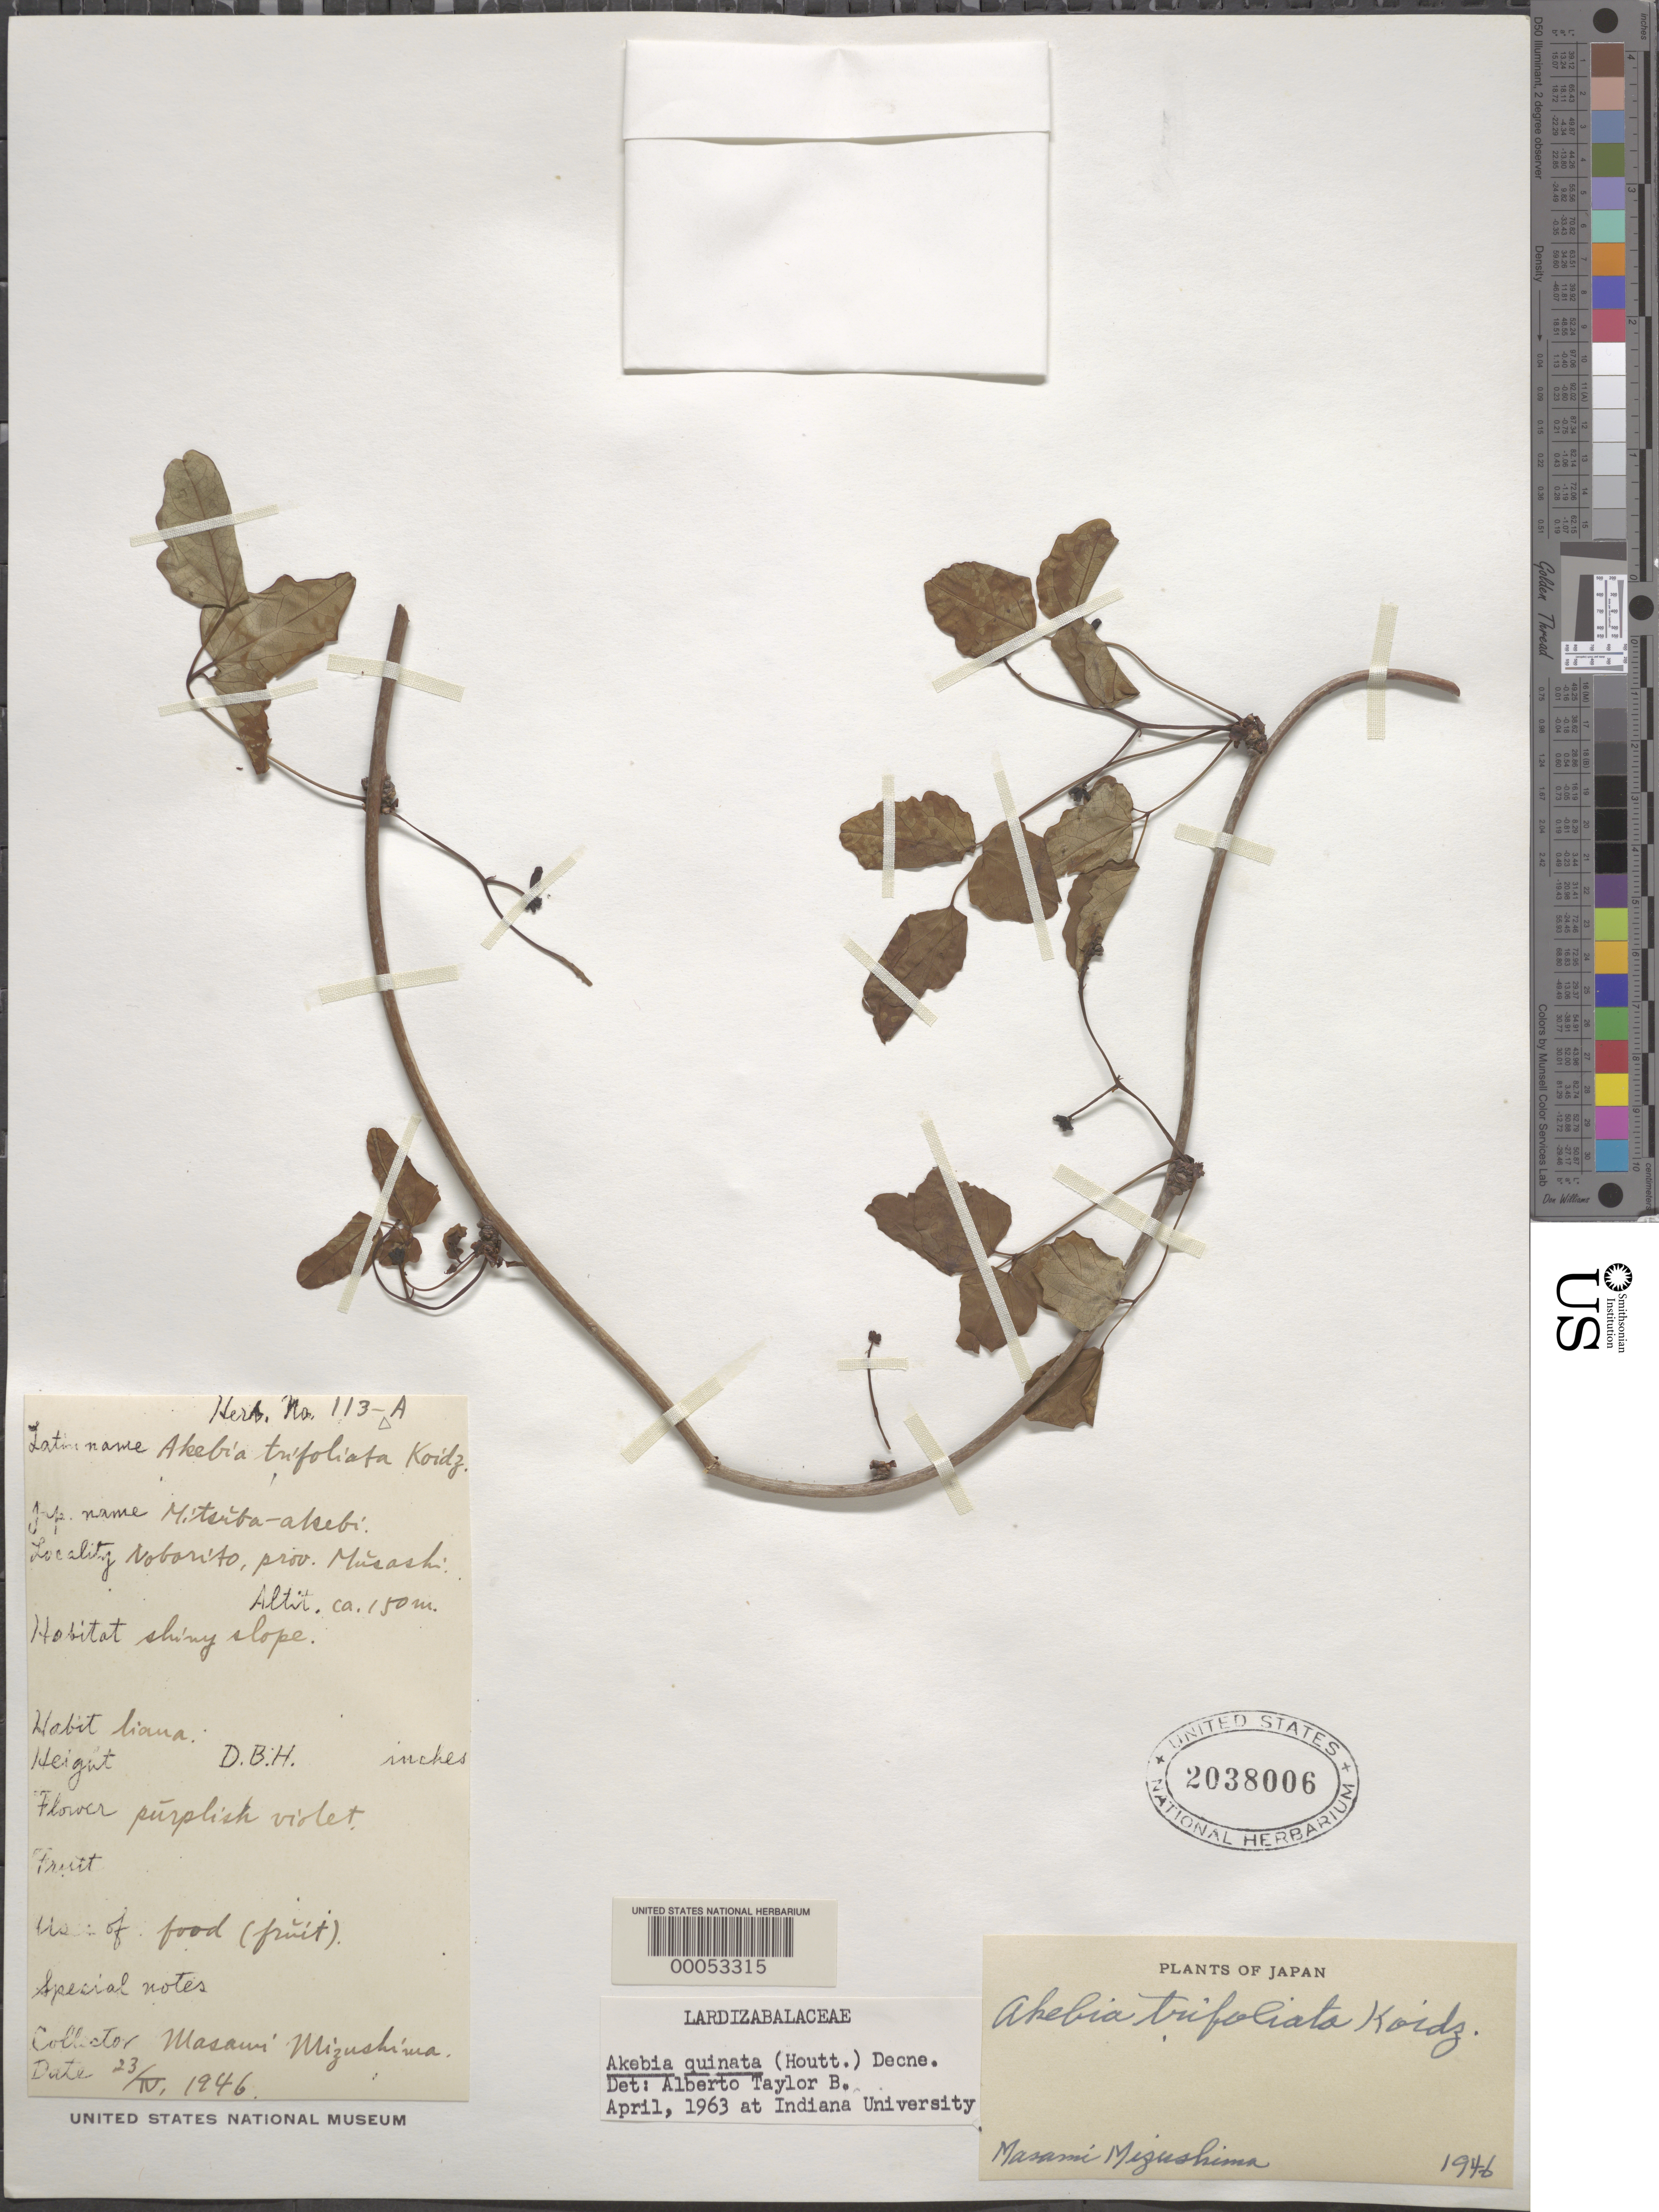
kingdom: Plantae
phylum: Tracheophyta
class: Magnoliopsida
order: Ranunculales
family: Lardizabalaceae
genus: Akebia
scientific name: Akebia quinata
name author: (Houtt.) Decne.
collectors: M. Mizushima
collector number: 113a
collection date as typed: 23 Apr 1946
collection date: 1946-04-23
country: Japan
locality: Musashi, nobarito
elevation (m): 150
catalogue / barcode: US 2038006